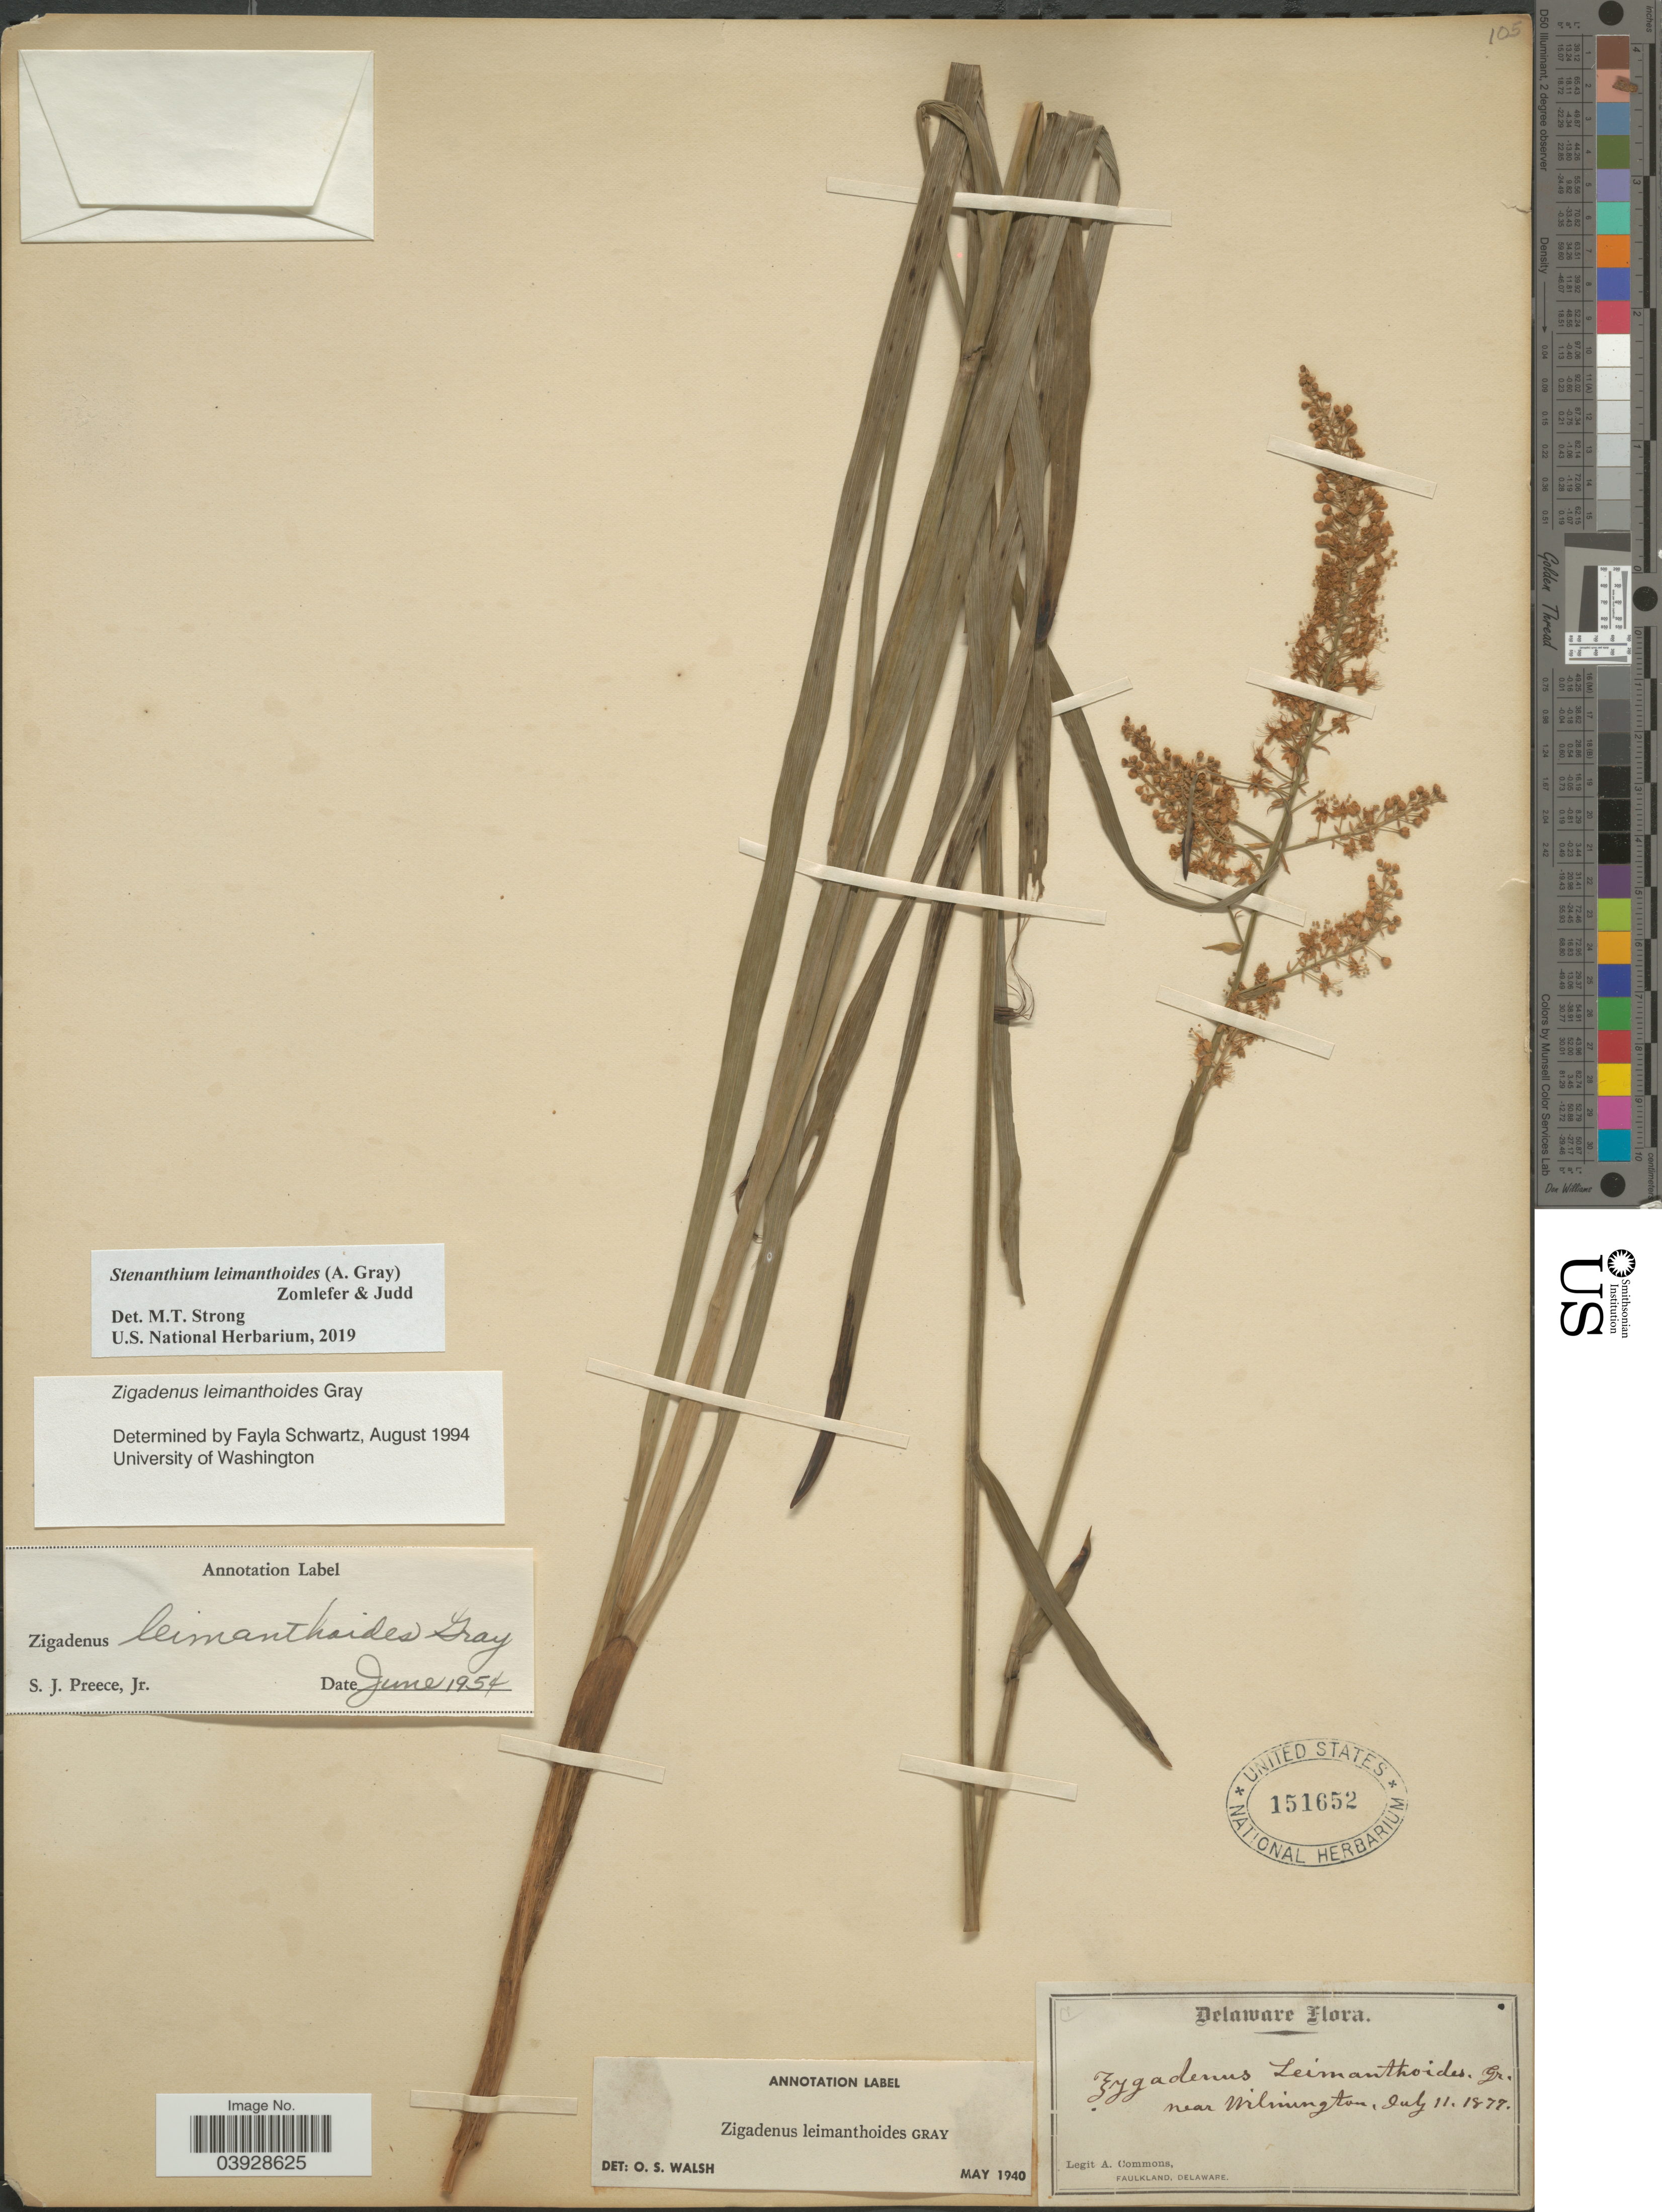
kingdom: Plantae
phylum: Tracheophyta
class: Liliopsida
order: Liliales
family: Melanthiaceae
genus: Stenanthium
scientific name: Stenanthium leimanthoides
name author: (A. Gray) Zomlefer & Judd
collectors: A. Commons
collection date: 1877-07-11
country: United States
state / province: Delaware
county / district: New Castle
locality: Near Wilmington.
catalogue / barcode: US 151652